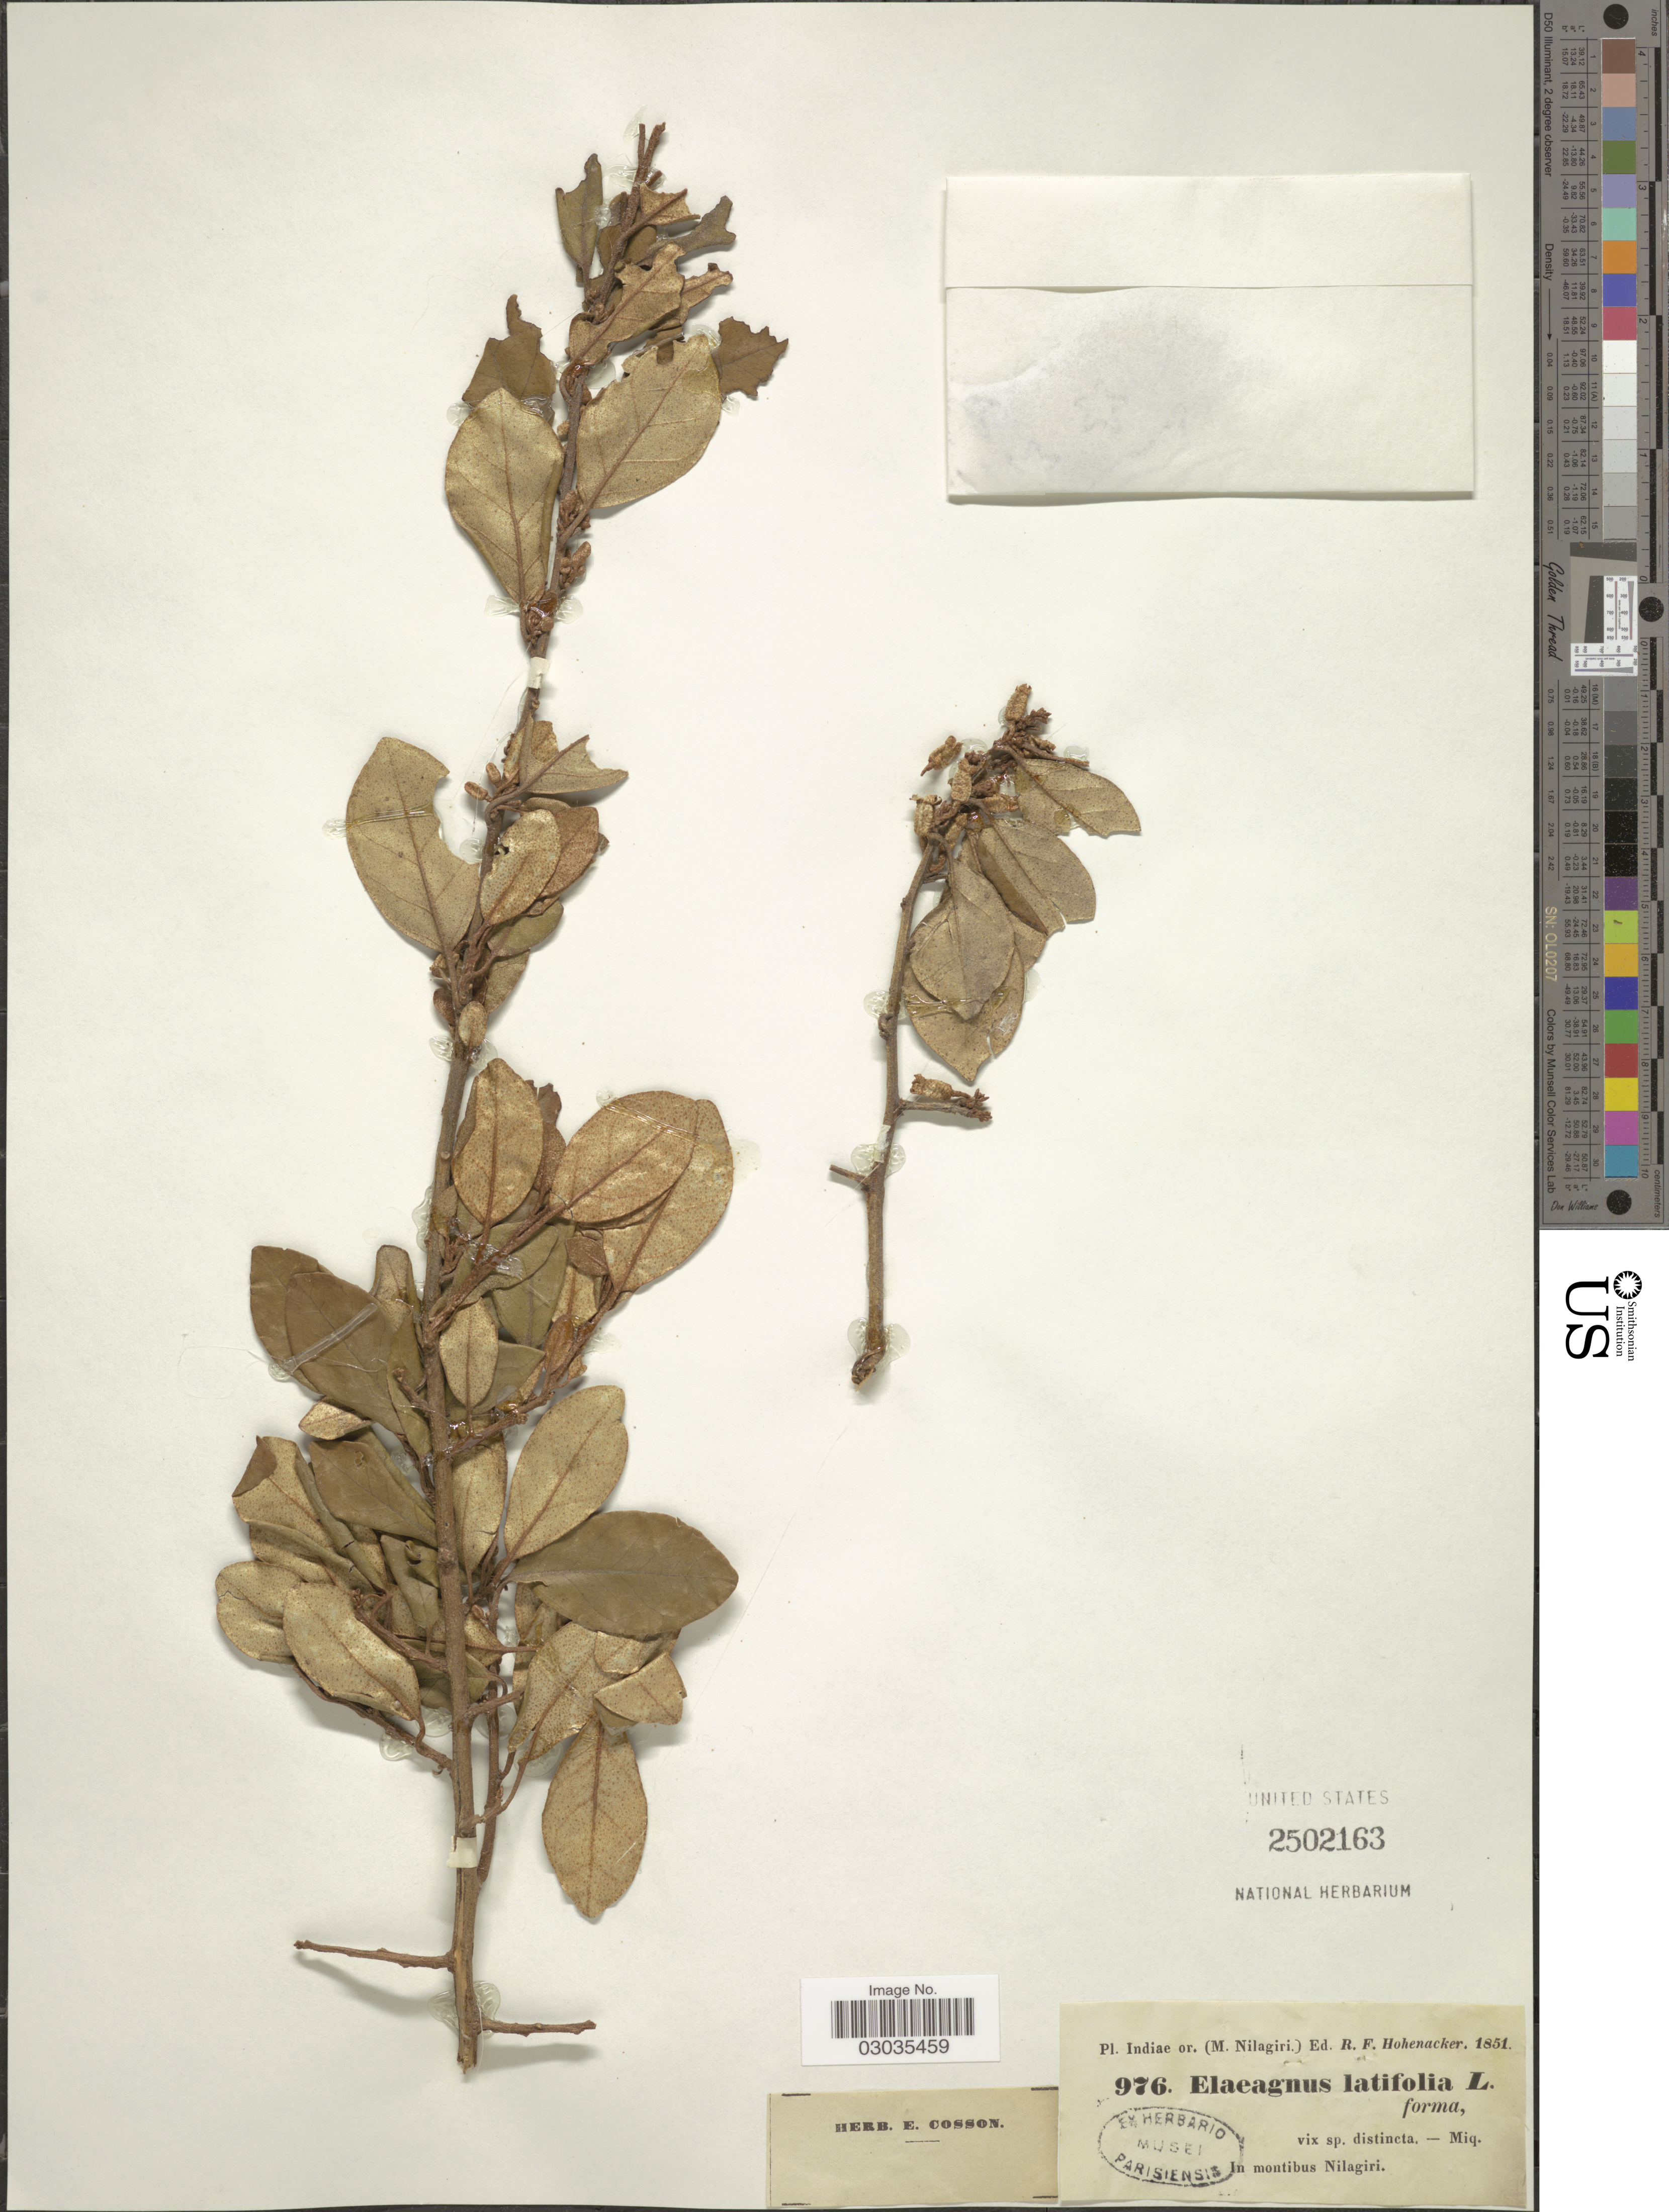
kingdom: Plantae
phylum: Tracheophyta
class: Magnoliopsida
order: Rosales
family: Elaeagnaceae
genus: Elaeagnus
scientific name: Elaeagnus latifolia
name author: L.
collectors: R. F. Hohenacker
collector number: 976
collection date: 1851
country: India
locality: Indiae or. (M. Nilagiri). In montibus Nilagiri.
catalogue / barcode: US 2502163